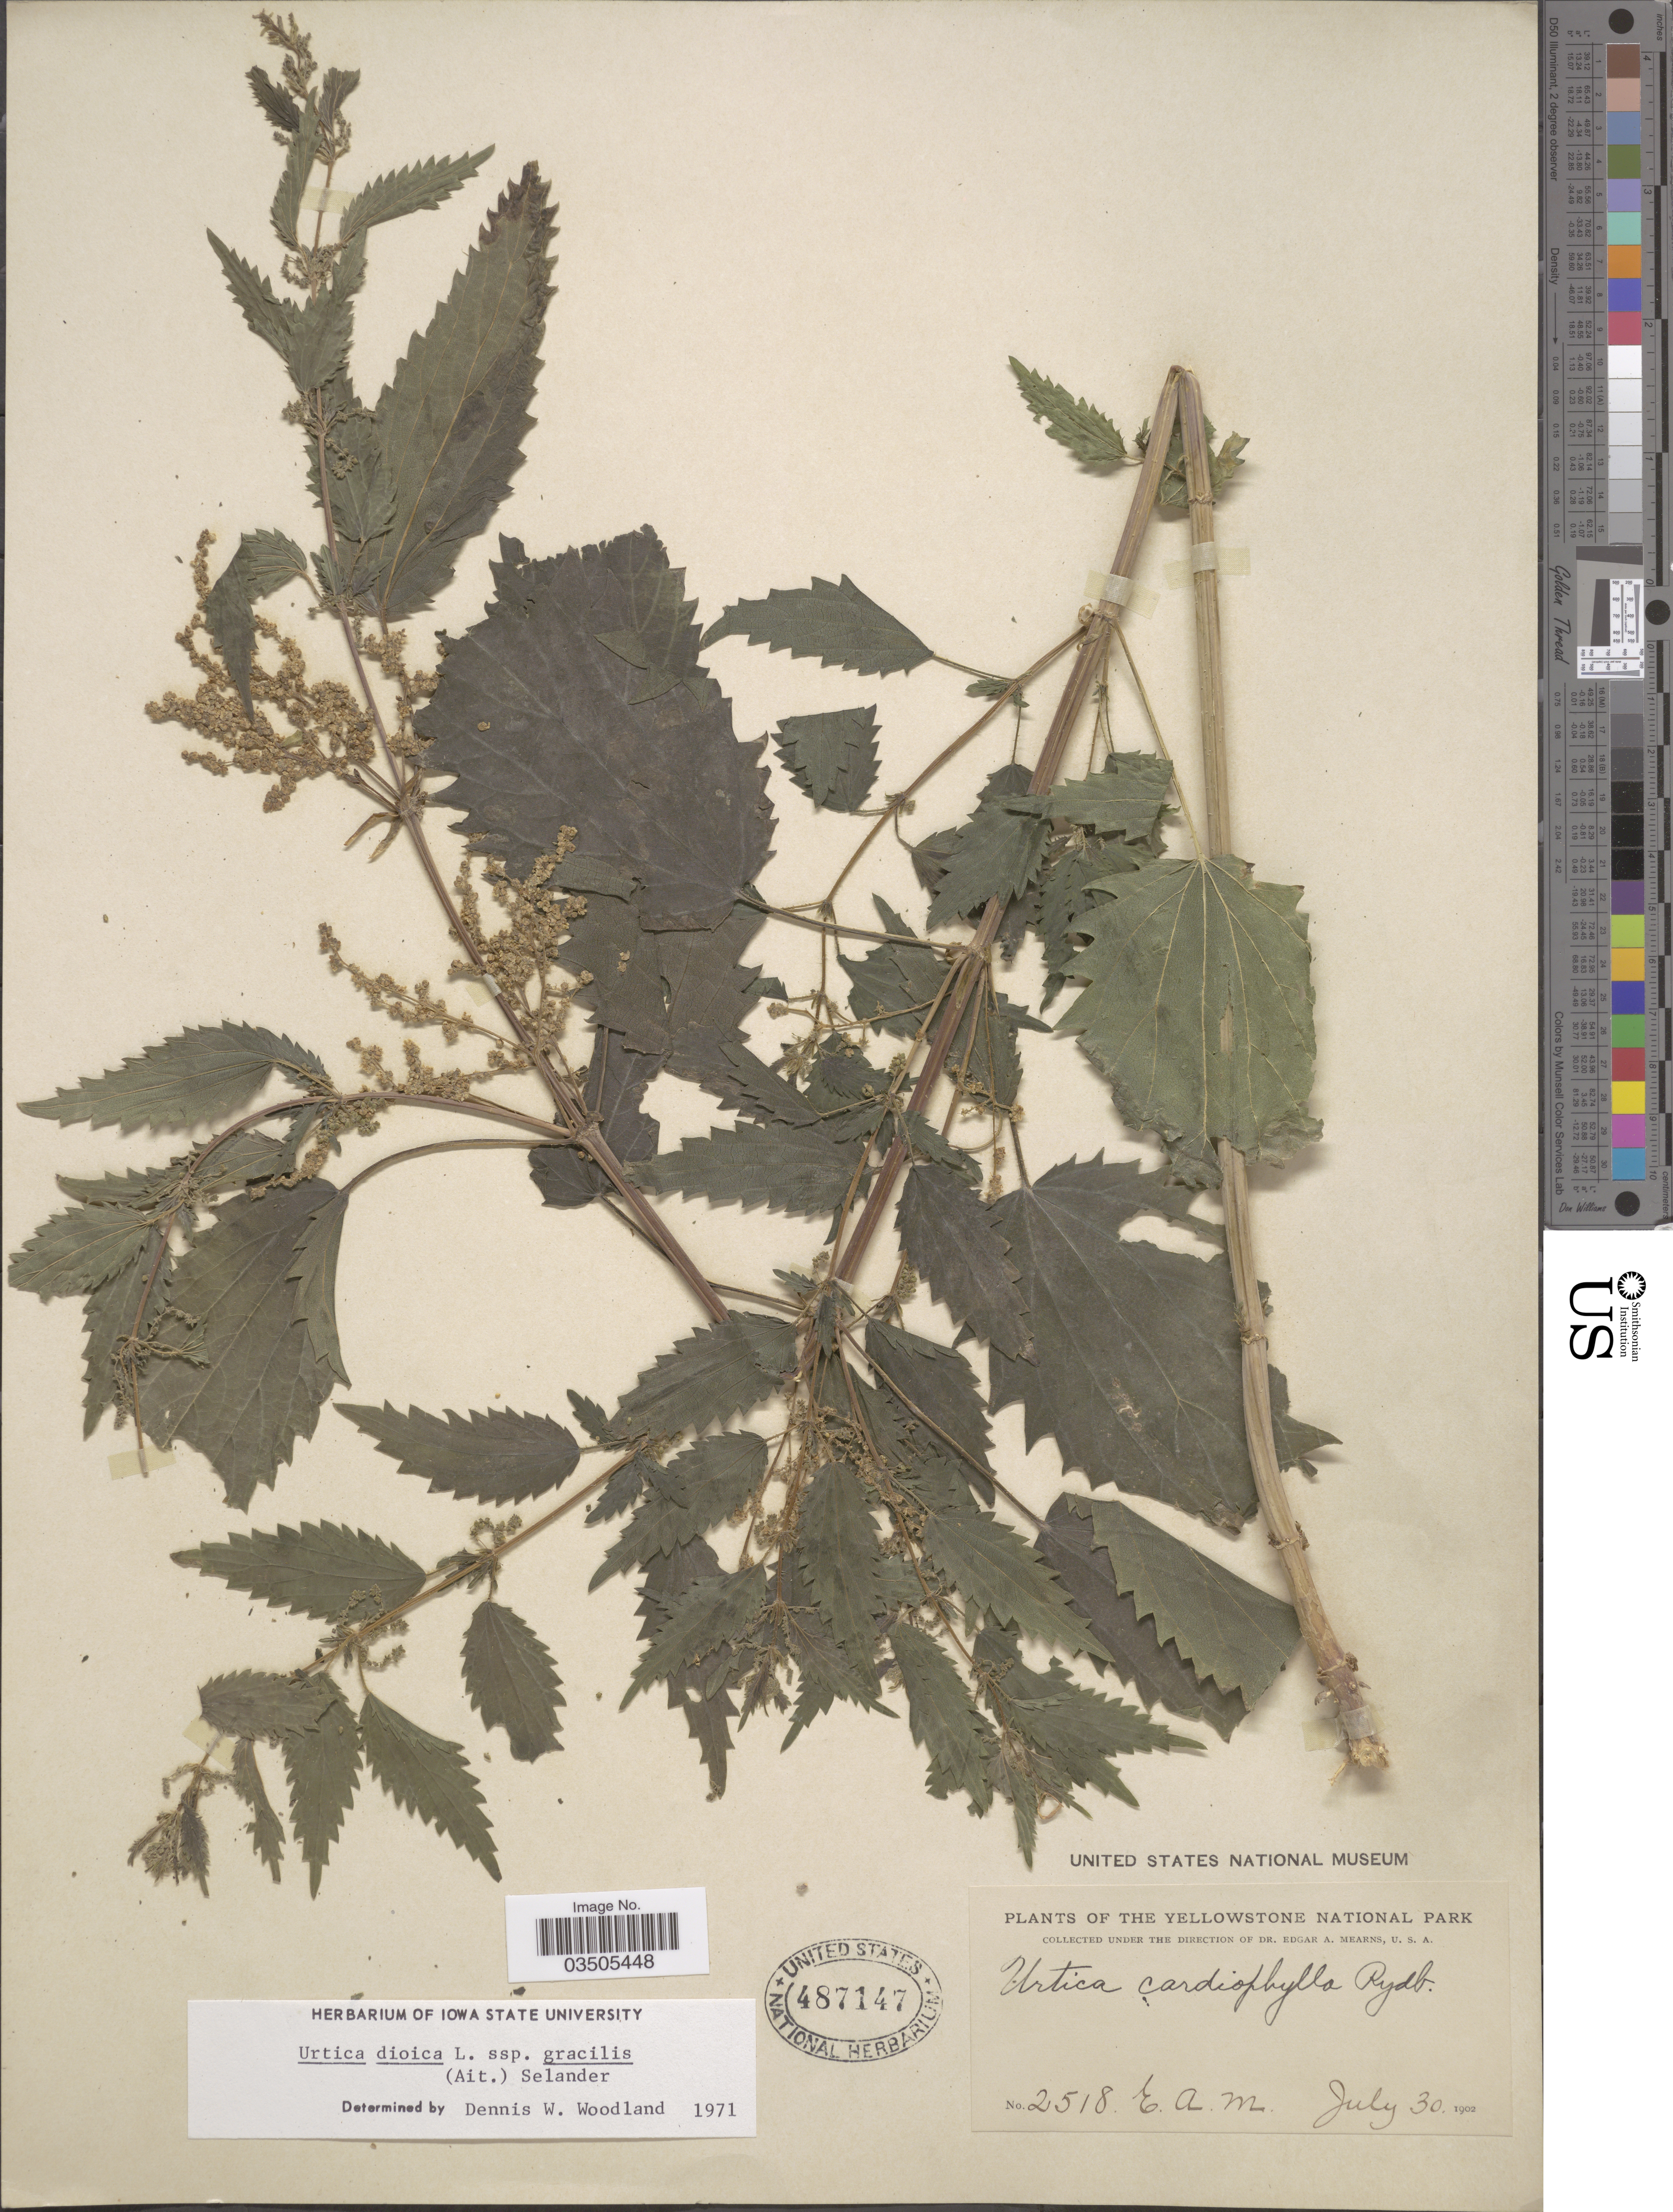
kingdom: Plantae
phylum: Tracheophyta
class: Magnoliopsida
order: Rosales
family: Urticaceae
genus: Urtica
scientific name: Urtica dioica subsp. gracilis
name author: L.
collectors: E. A. Mearns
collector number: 2518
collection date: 1902-07-30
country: United States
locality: Yellowstone National Park.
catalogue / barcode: US 487147